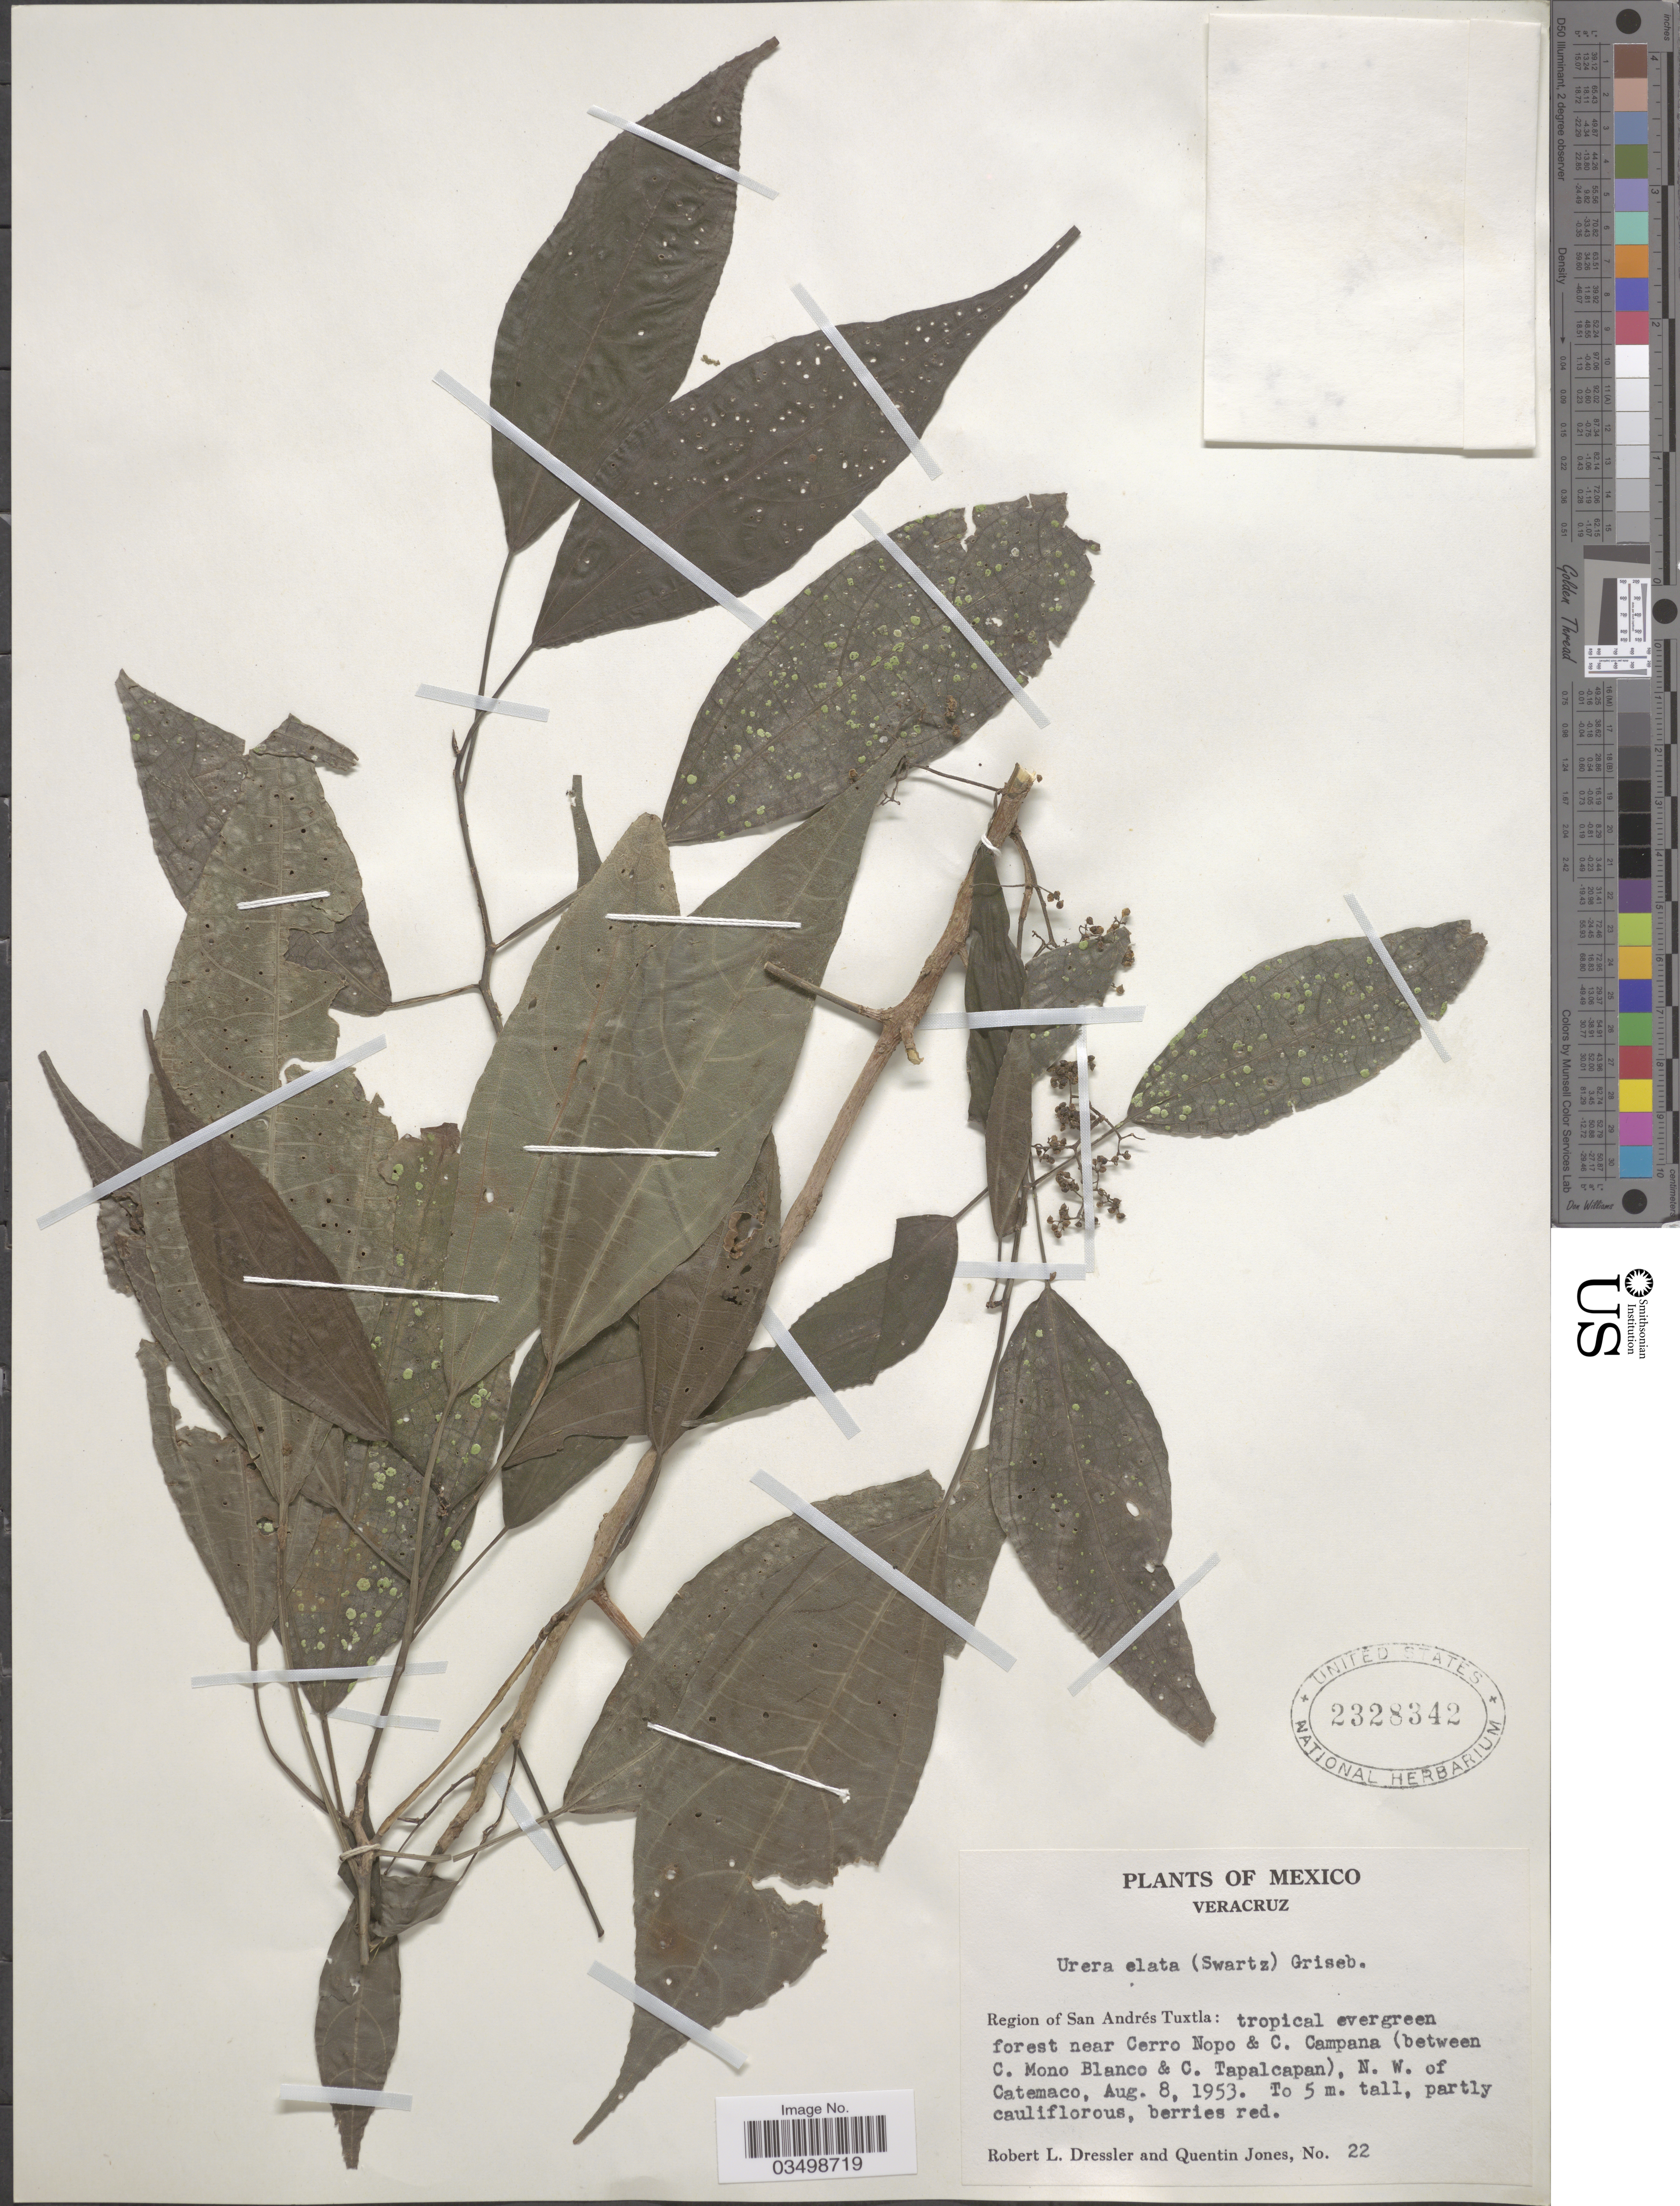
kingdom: Plantae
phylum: Tracheophyta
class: Magnoliopsida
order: Rosales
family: Urticaceae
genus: Urera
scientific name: Urera simplex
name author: Wedd.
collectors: R. Dressler & Q. Jones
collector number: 22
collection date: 1953-08-08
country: Mexico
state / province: Veracruz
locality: Veracruz. Region of San Andrés Tuxtla: tropical evergreen forest near Cerro Nopo & C. Campana (between C. Mono Blanco & C. Tapalcapan), N.W. of Catemaco.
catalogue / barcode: US 2328342